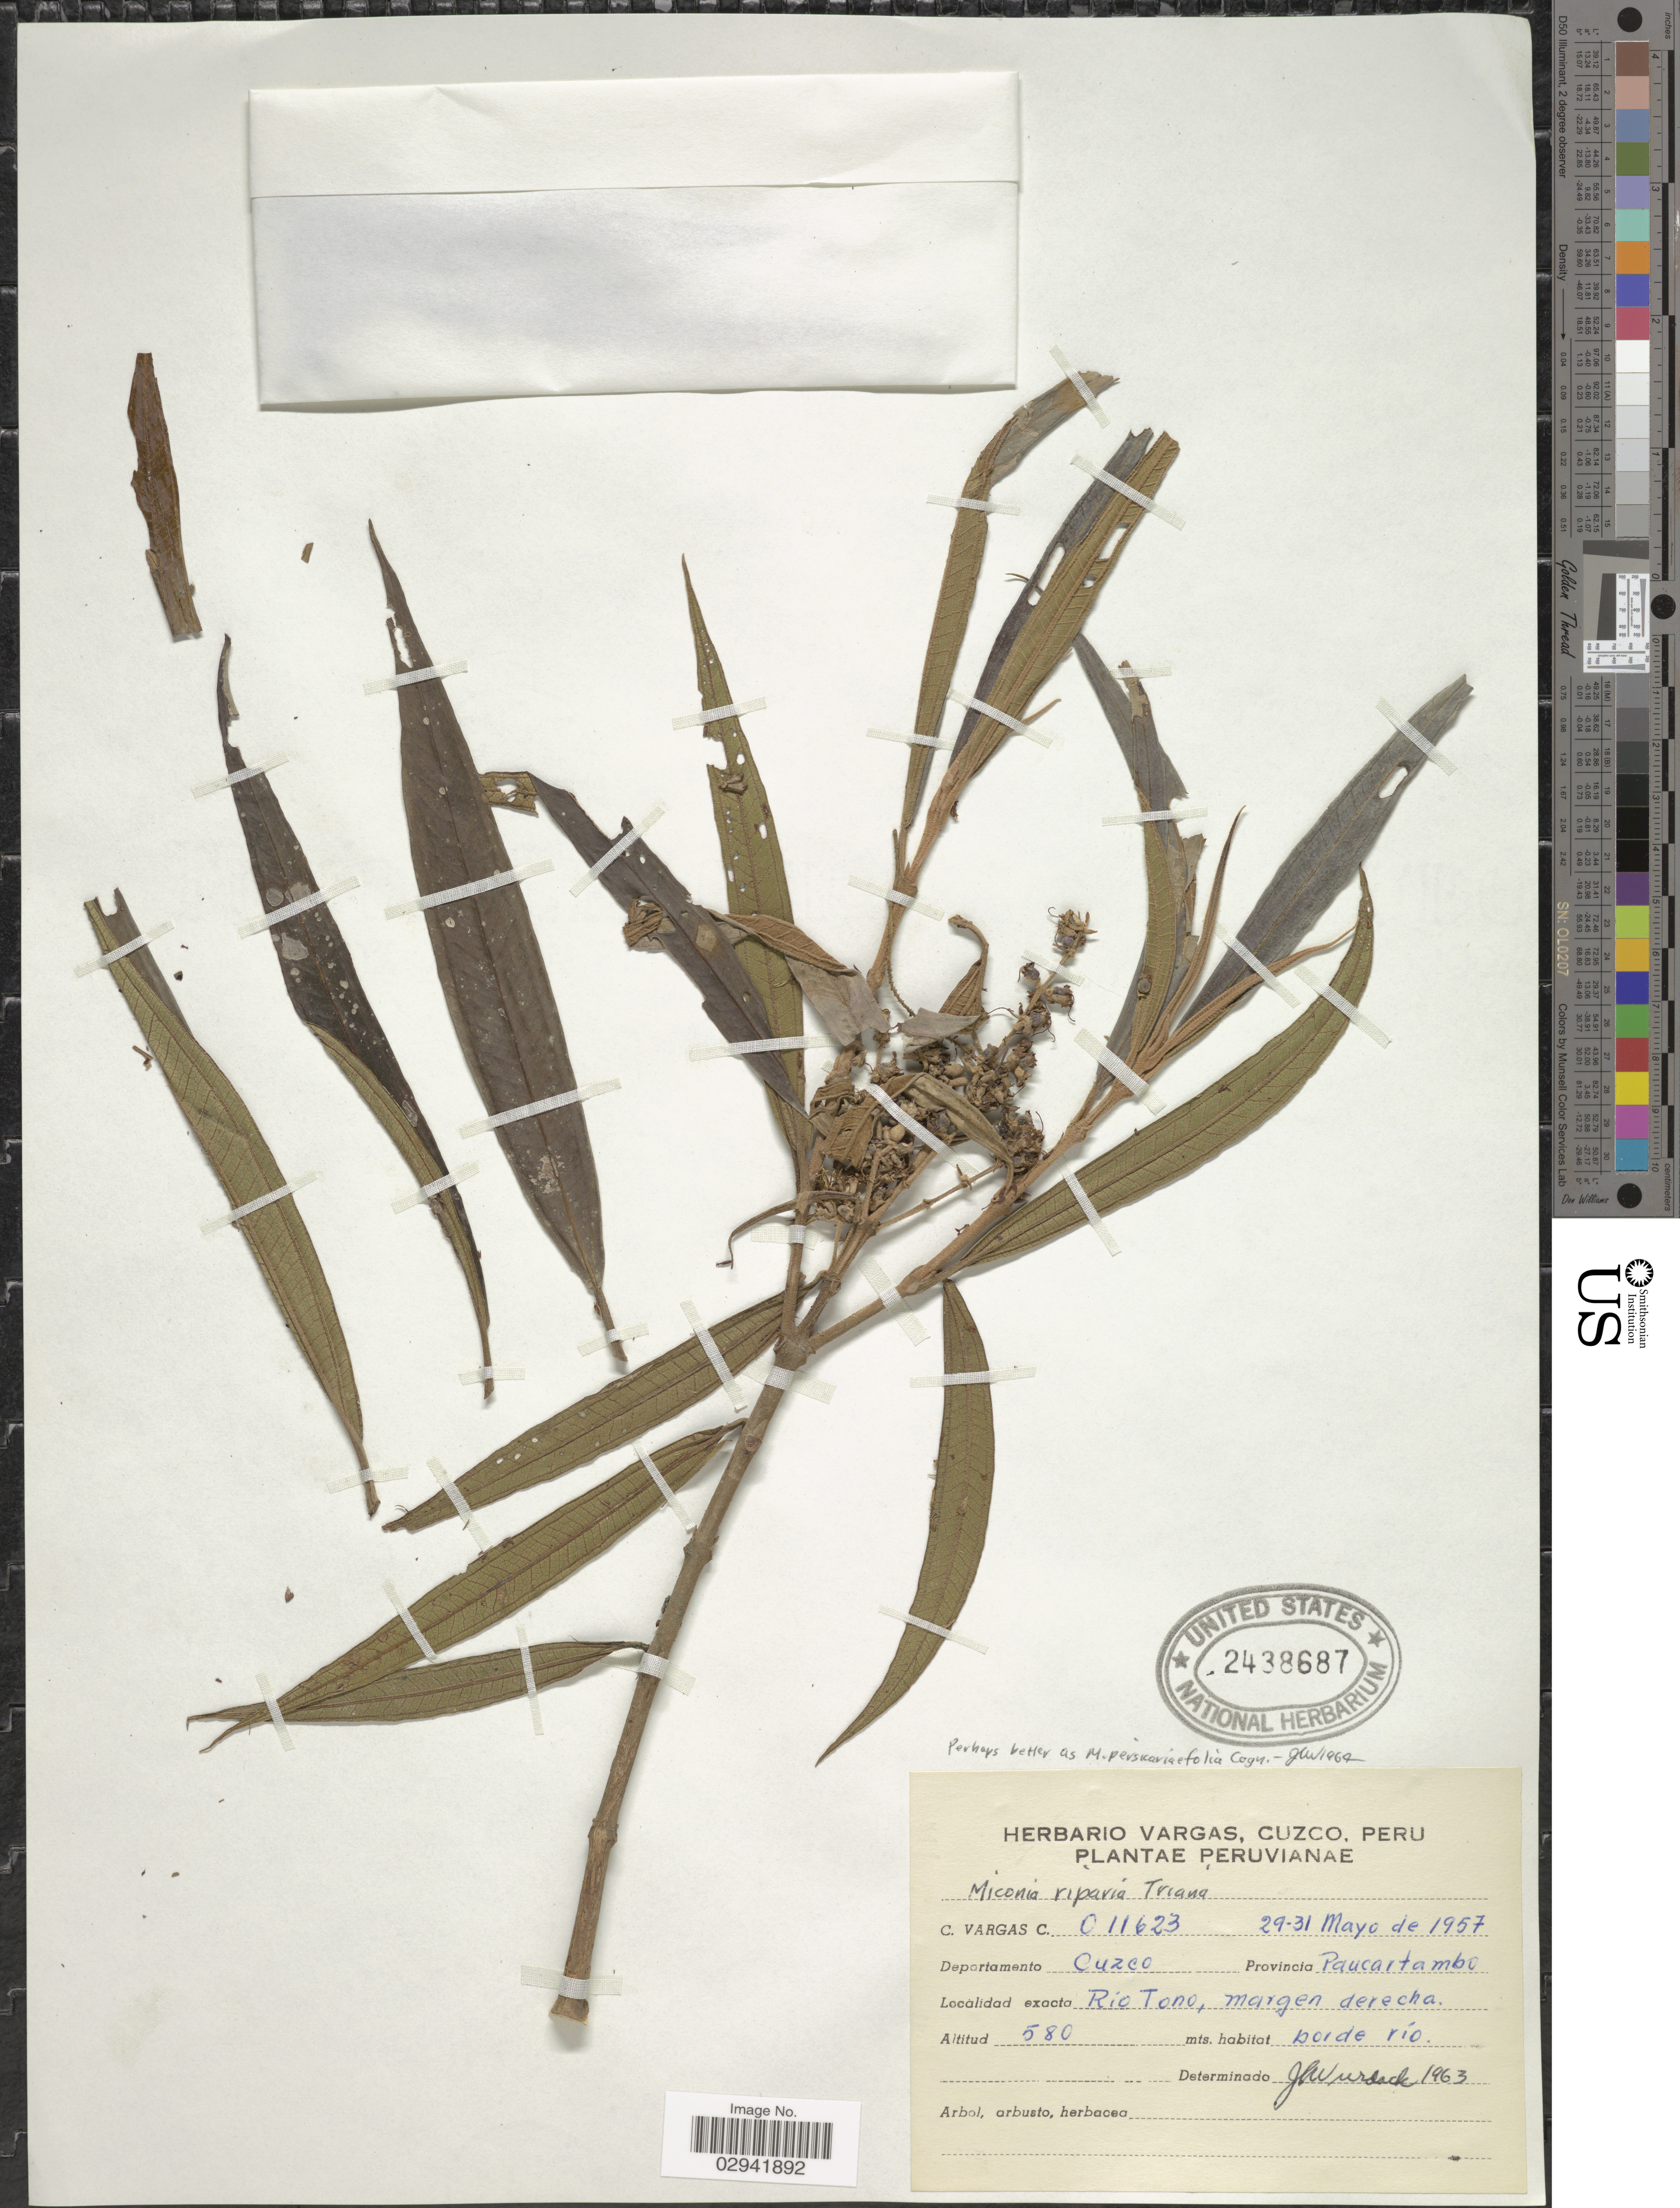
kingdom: Plantae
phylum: Tracheophyta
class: Magnoliopsida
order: Myrtales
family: Melastomataceae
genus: Miconia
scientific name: Miconia persicariaefolia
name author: Cogn.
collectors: C. Vargas Calderón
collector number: C11623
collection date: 1957-05-29/1957-05-31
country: Peru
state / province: Cusco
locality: Departamento Cuzco, Provincia Paucartambo. Río Tono, margen derecha.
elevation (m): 580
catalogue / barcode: US 2438687